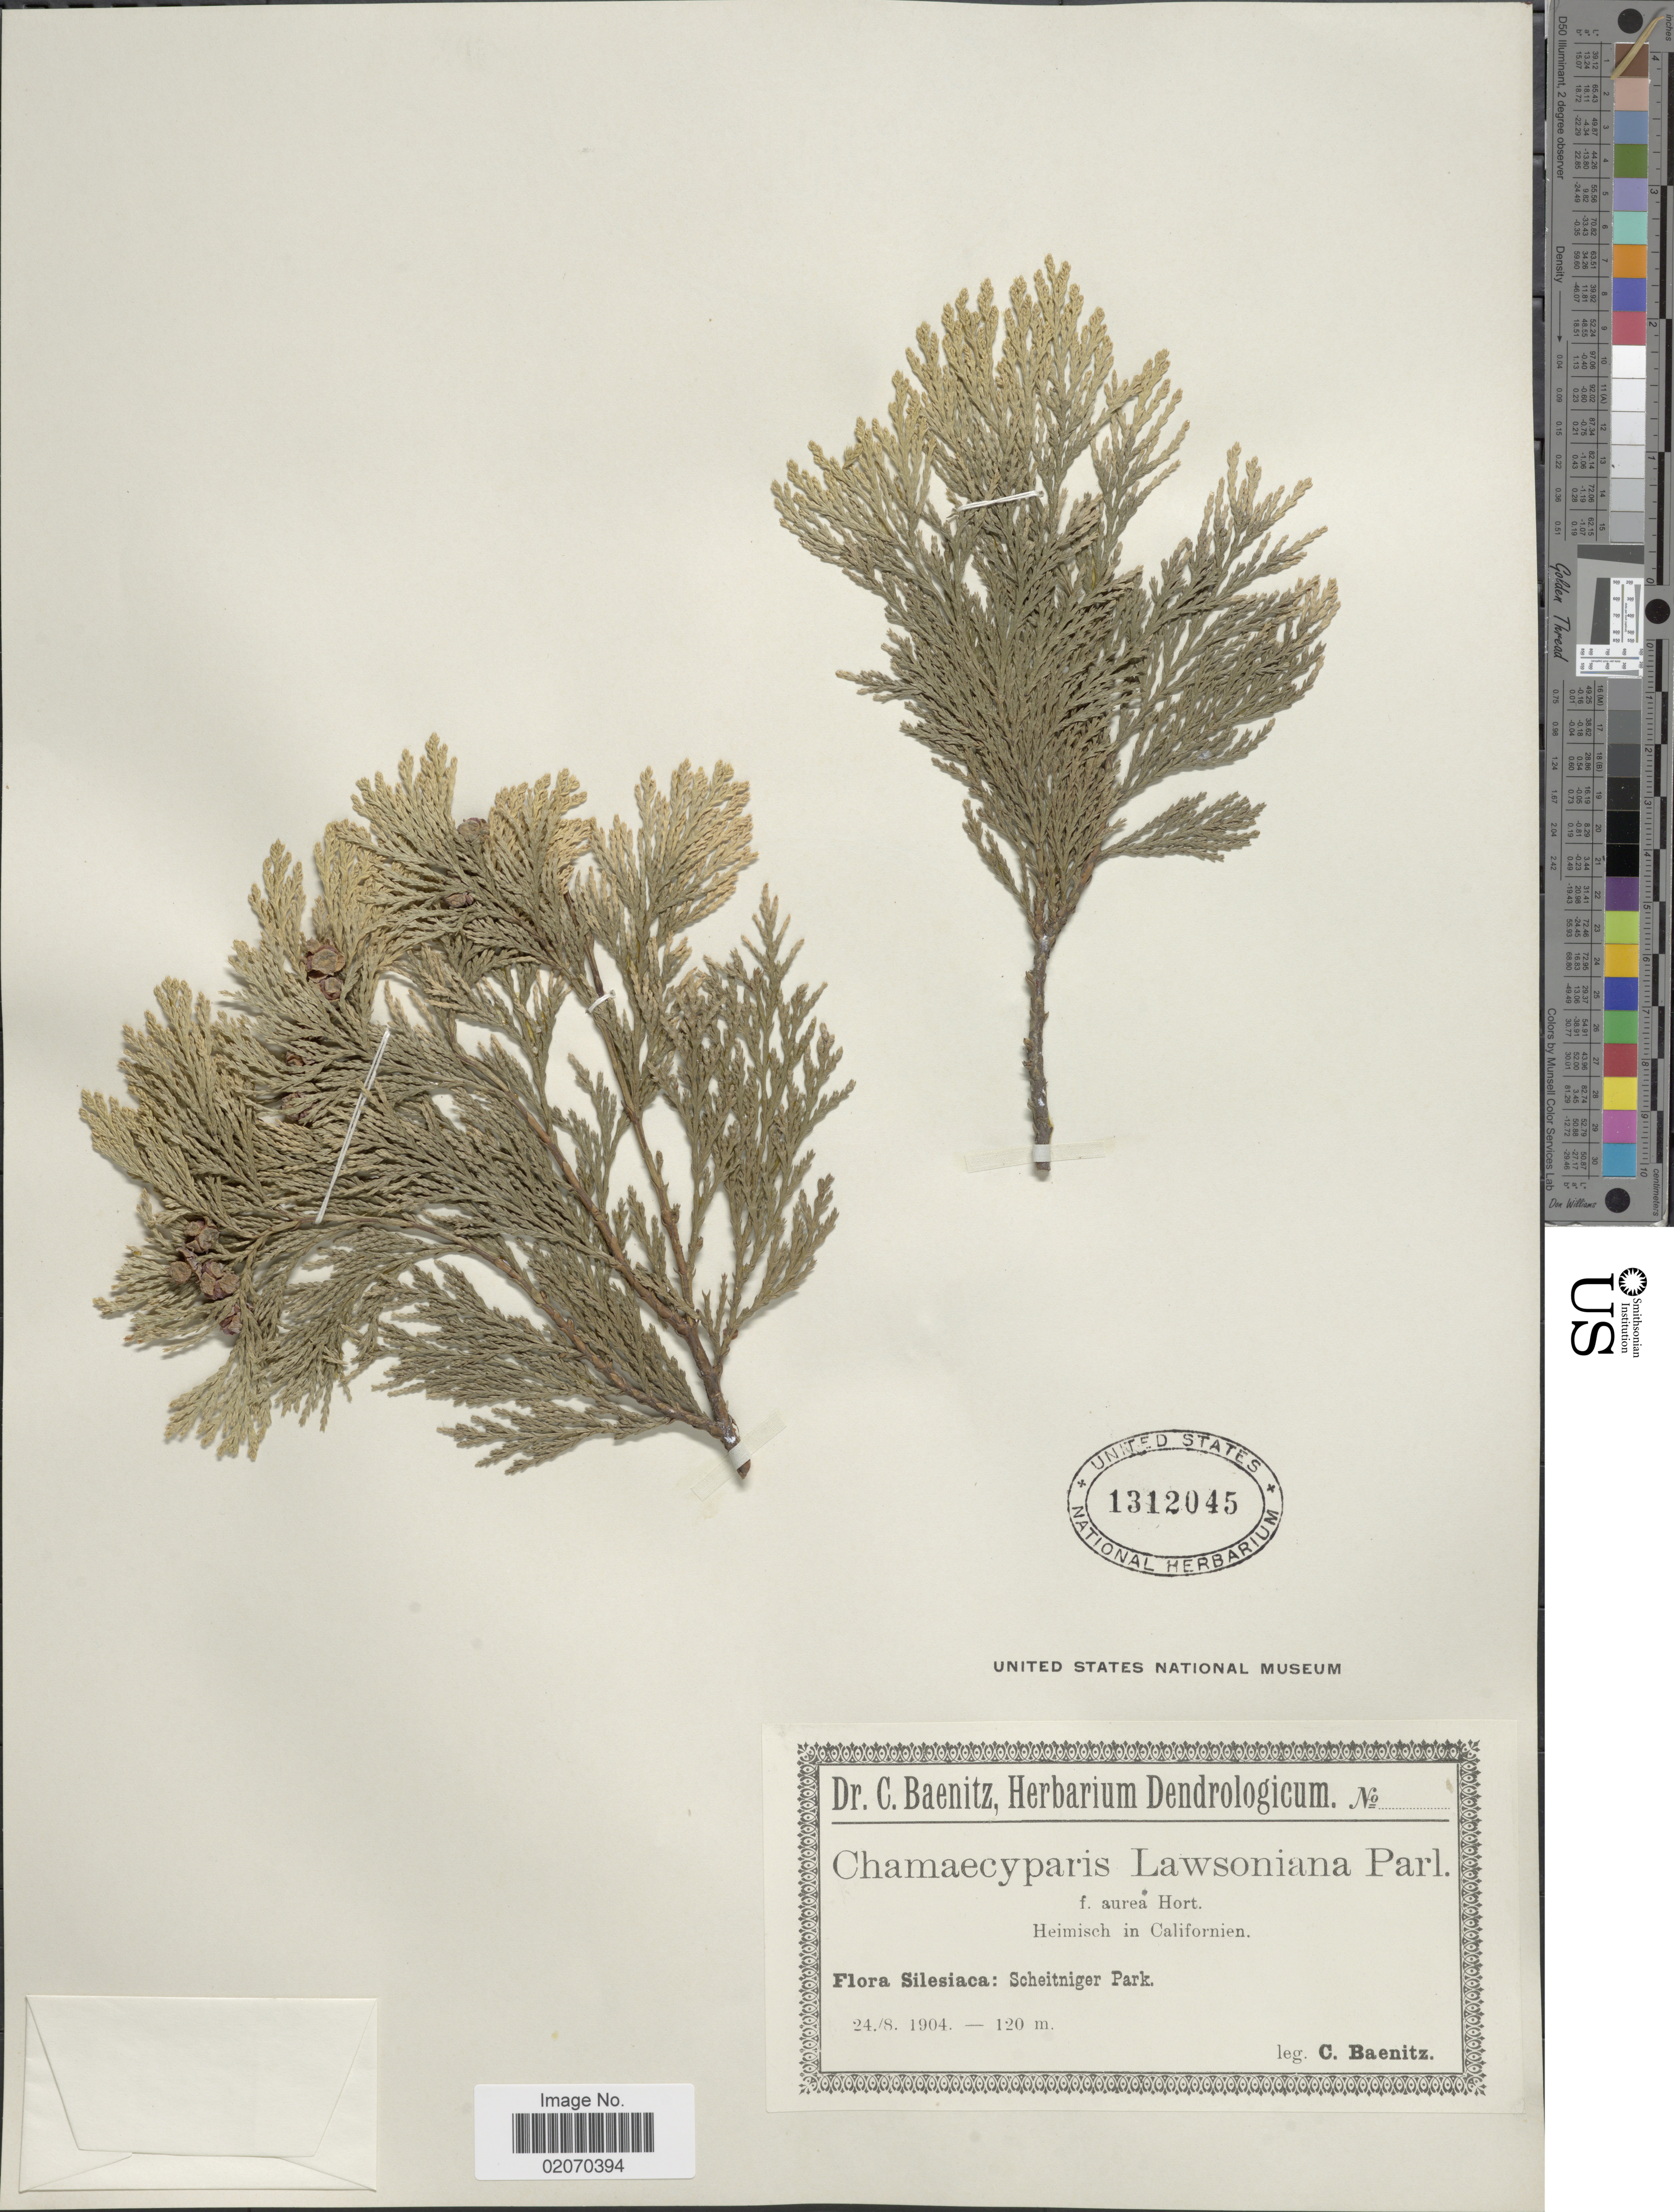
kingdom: Plantae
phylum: Tracheophyta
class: Pinopsida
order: Pinales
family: Cupressaceae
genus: Chamaecyparis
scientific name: Chamaecyparis lawsoniana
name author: (A. Murray bis) Parl.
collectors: C. G. Baenitz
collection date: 1904-08-24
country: Poland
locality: Silesiaca: Scheitniger Park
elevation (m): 120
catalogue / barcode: US 1312045